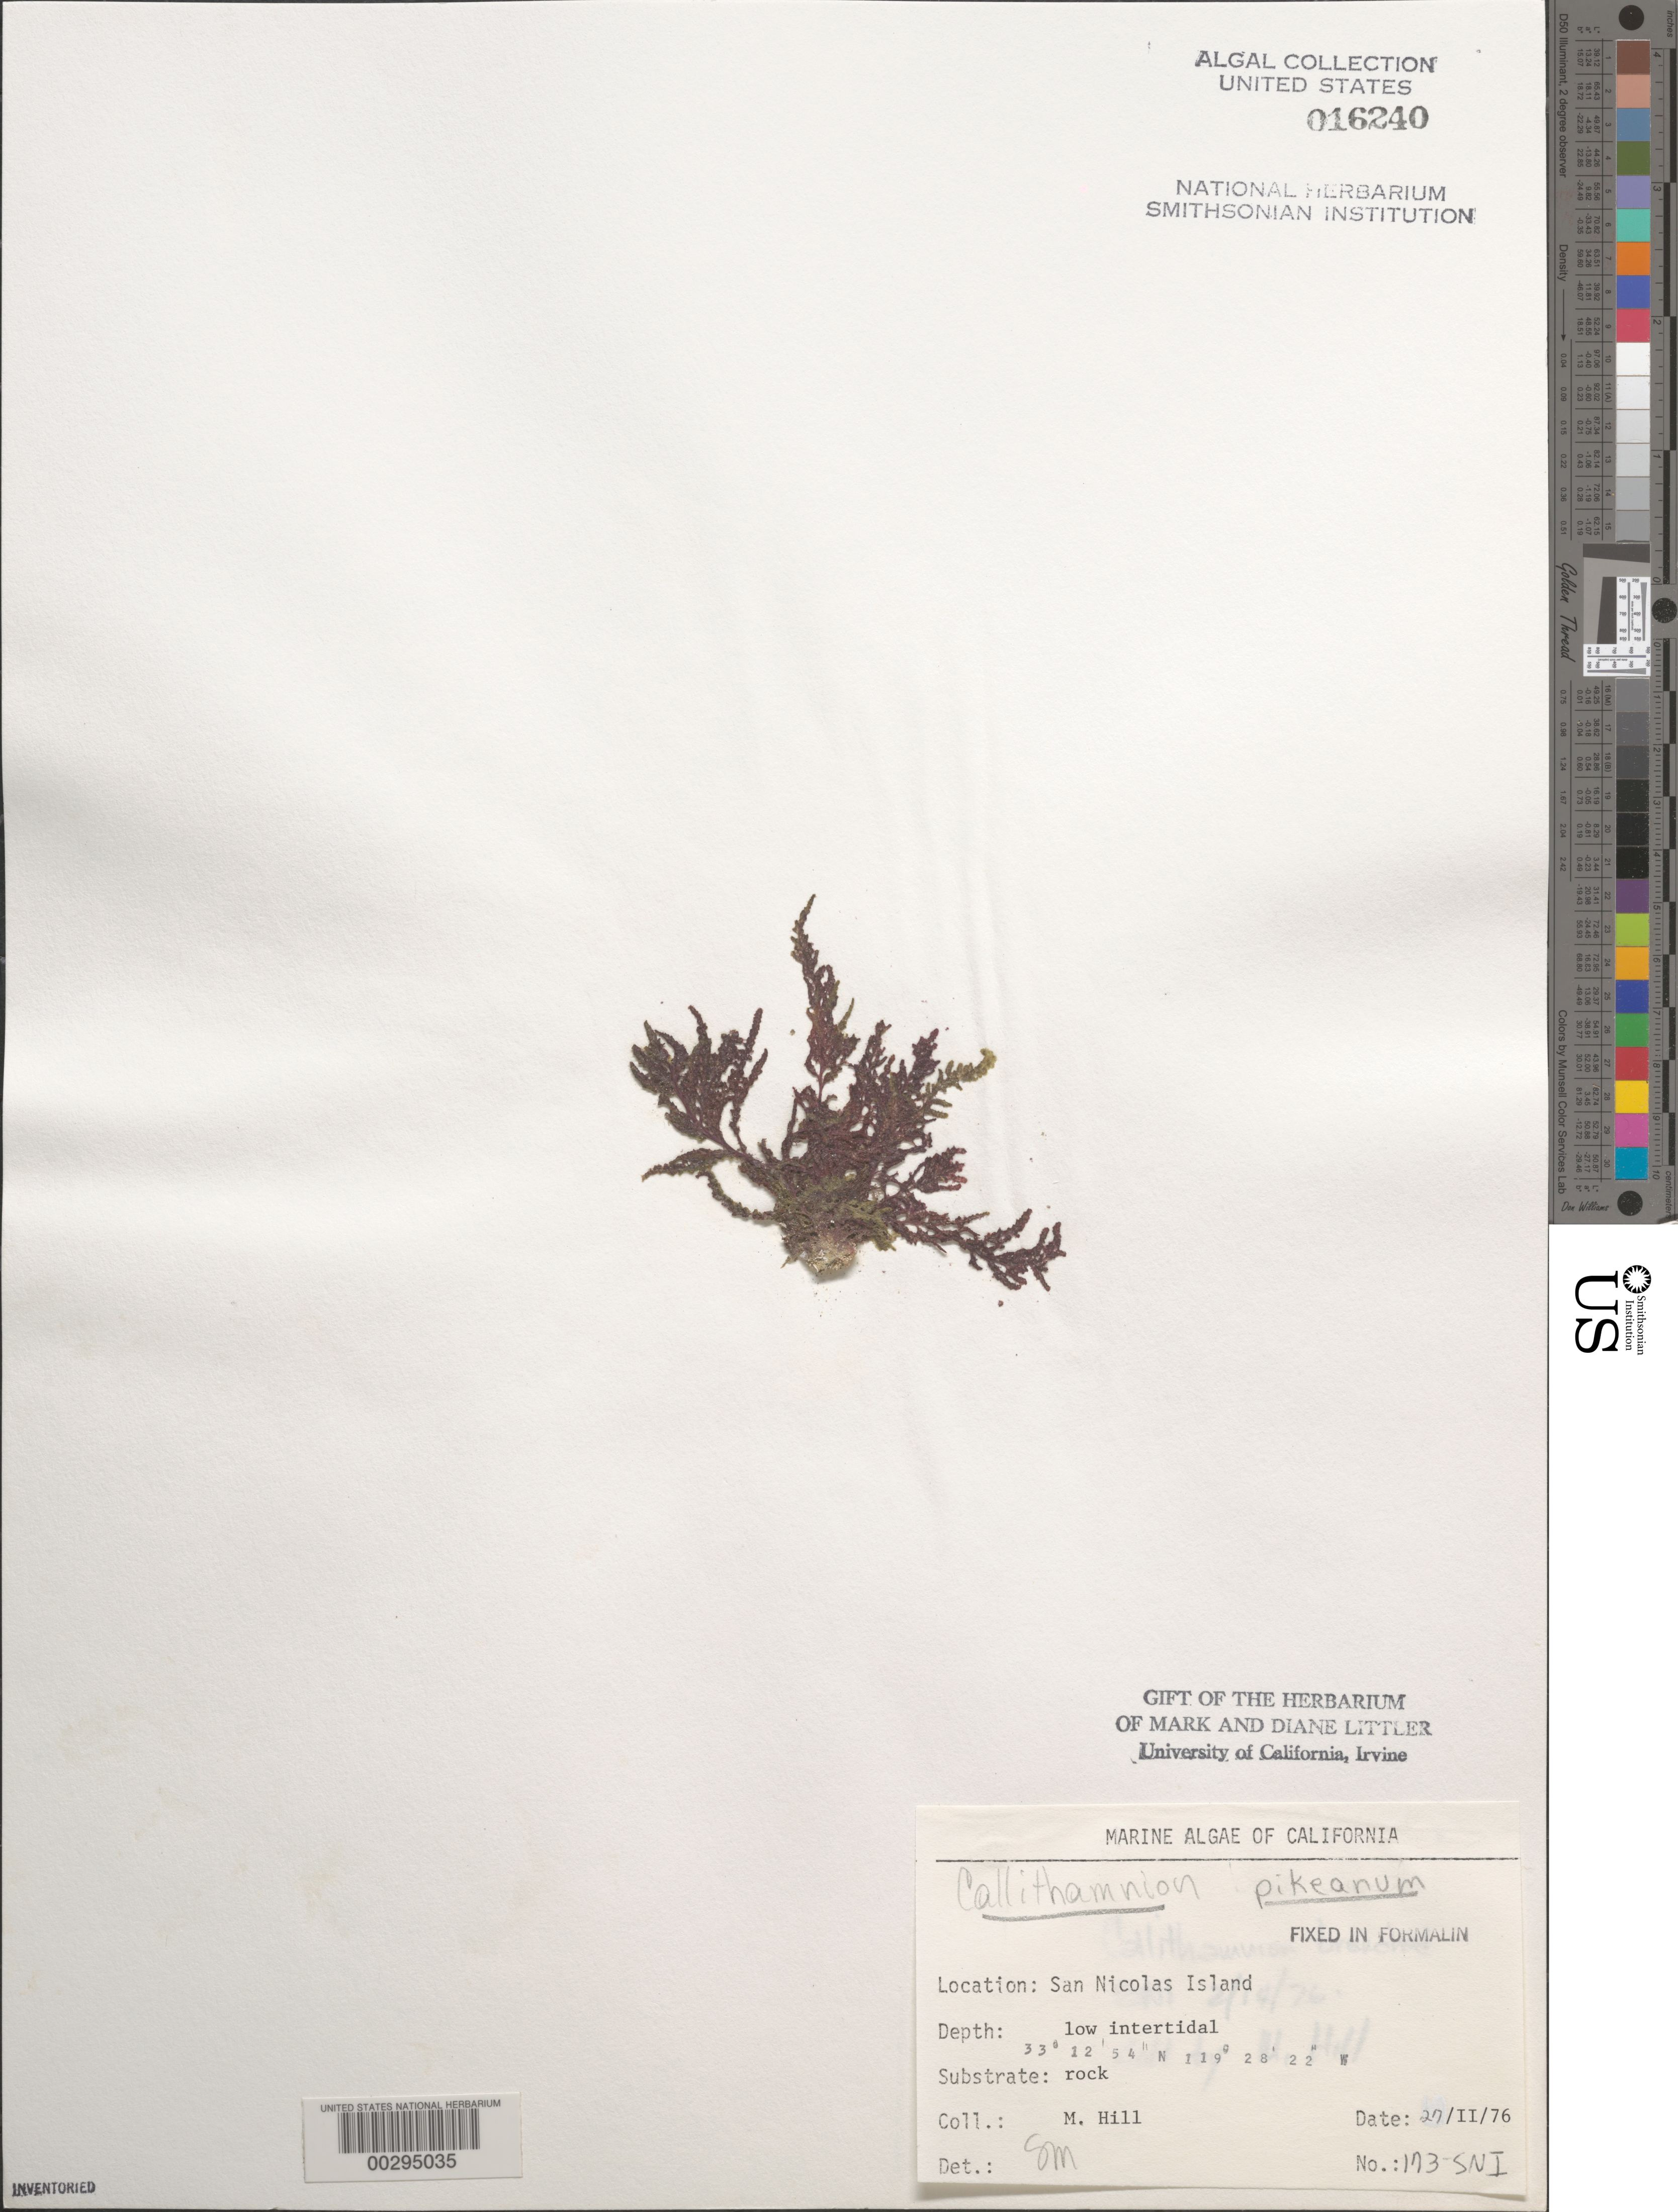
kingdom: Plantae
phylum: Rhodophyta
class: Florideophyceae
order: Ceramiales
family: Callithamniaceae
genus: Callithamnion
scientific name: Callithamnion pikeanum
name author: Harv.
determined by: Murray, S. N.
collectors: M. Hill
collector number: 173-SNI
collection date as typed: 27 Feb 1976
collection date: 1976-02-27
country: United States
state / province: California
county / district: Ventura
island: San Nicolas Island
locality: Dutch Harbor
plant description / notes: BLM-SOCALBIGHT Rocky Intertidal Survey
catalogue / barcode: US 16240